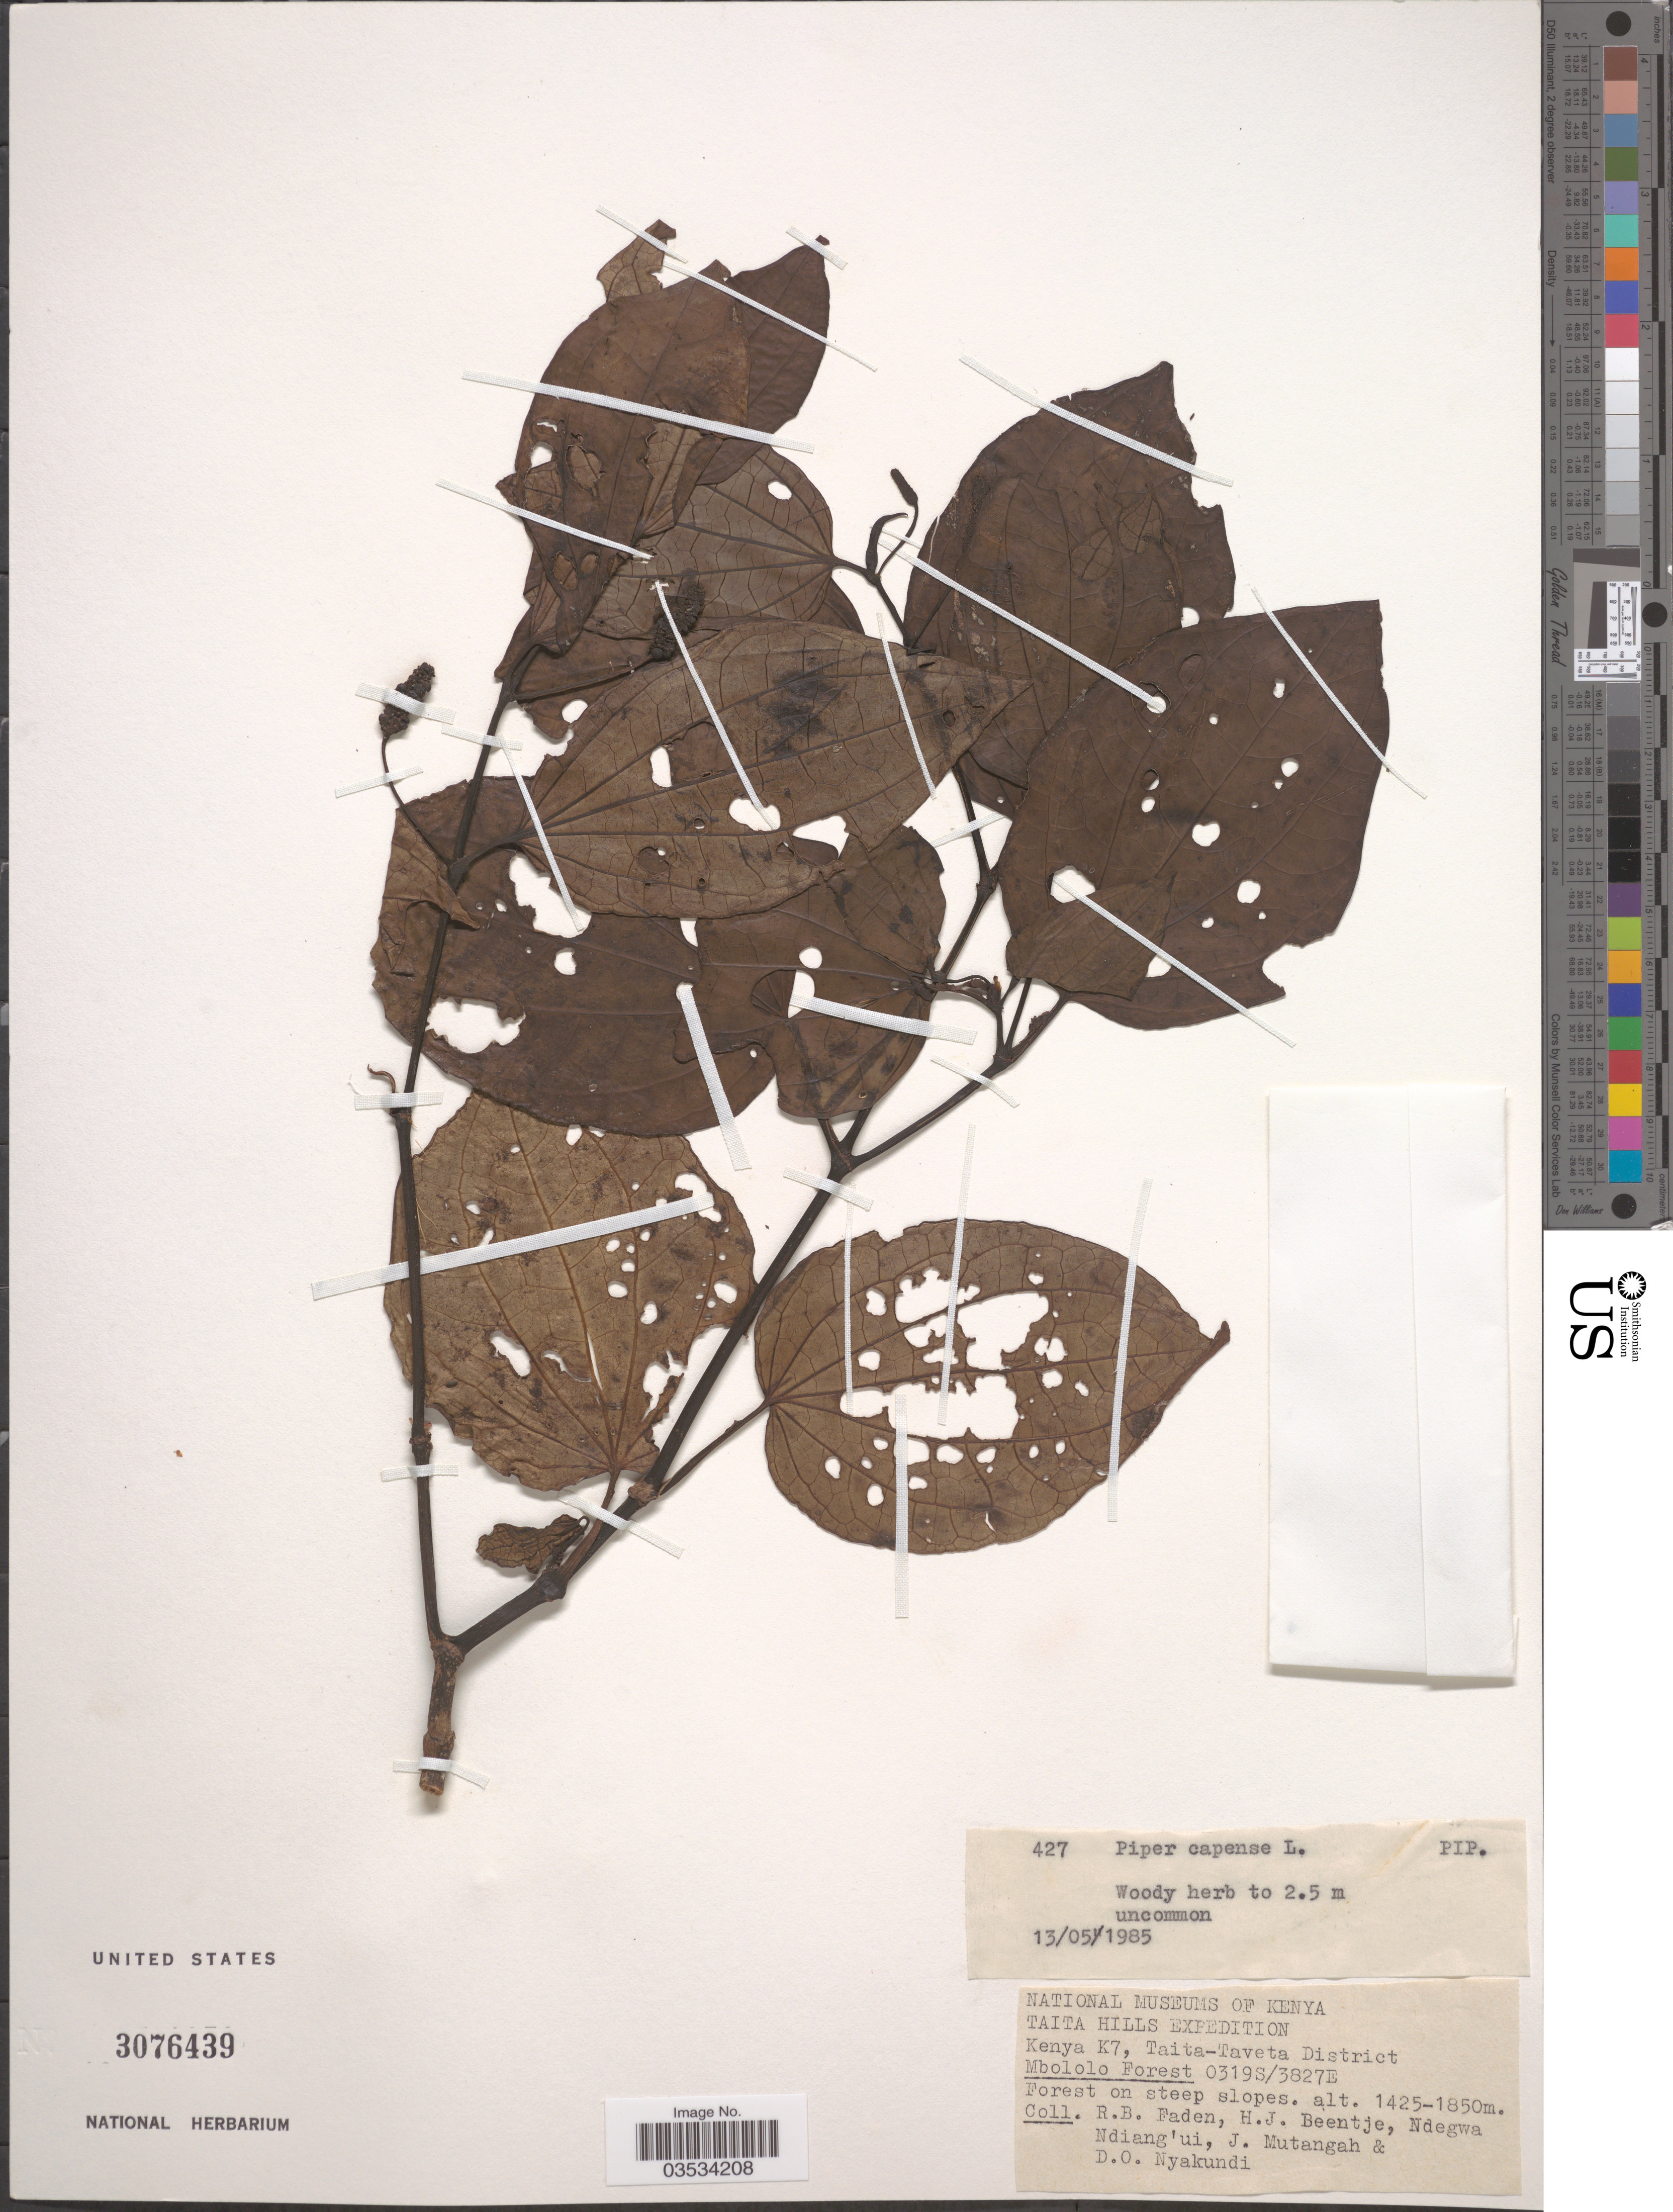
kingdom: Plantae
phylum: Tracheophyta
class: Magnoliopsida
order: Piperales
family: Piperaceae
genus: Piper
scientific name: Piper capense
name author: L. f.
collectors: R. B. Faden, H. J. Beentje, Ndegwa Ndiang'ui, J. Mutangah & D. Nyakundi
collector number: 427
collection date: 1985-05-13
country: Kenya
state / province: Taita Taveta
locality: Taita Hills. K7, Taita-Taveta District. Mbololo Forest.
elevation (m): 1425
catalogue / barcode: US 3076439